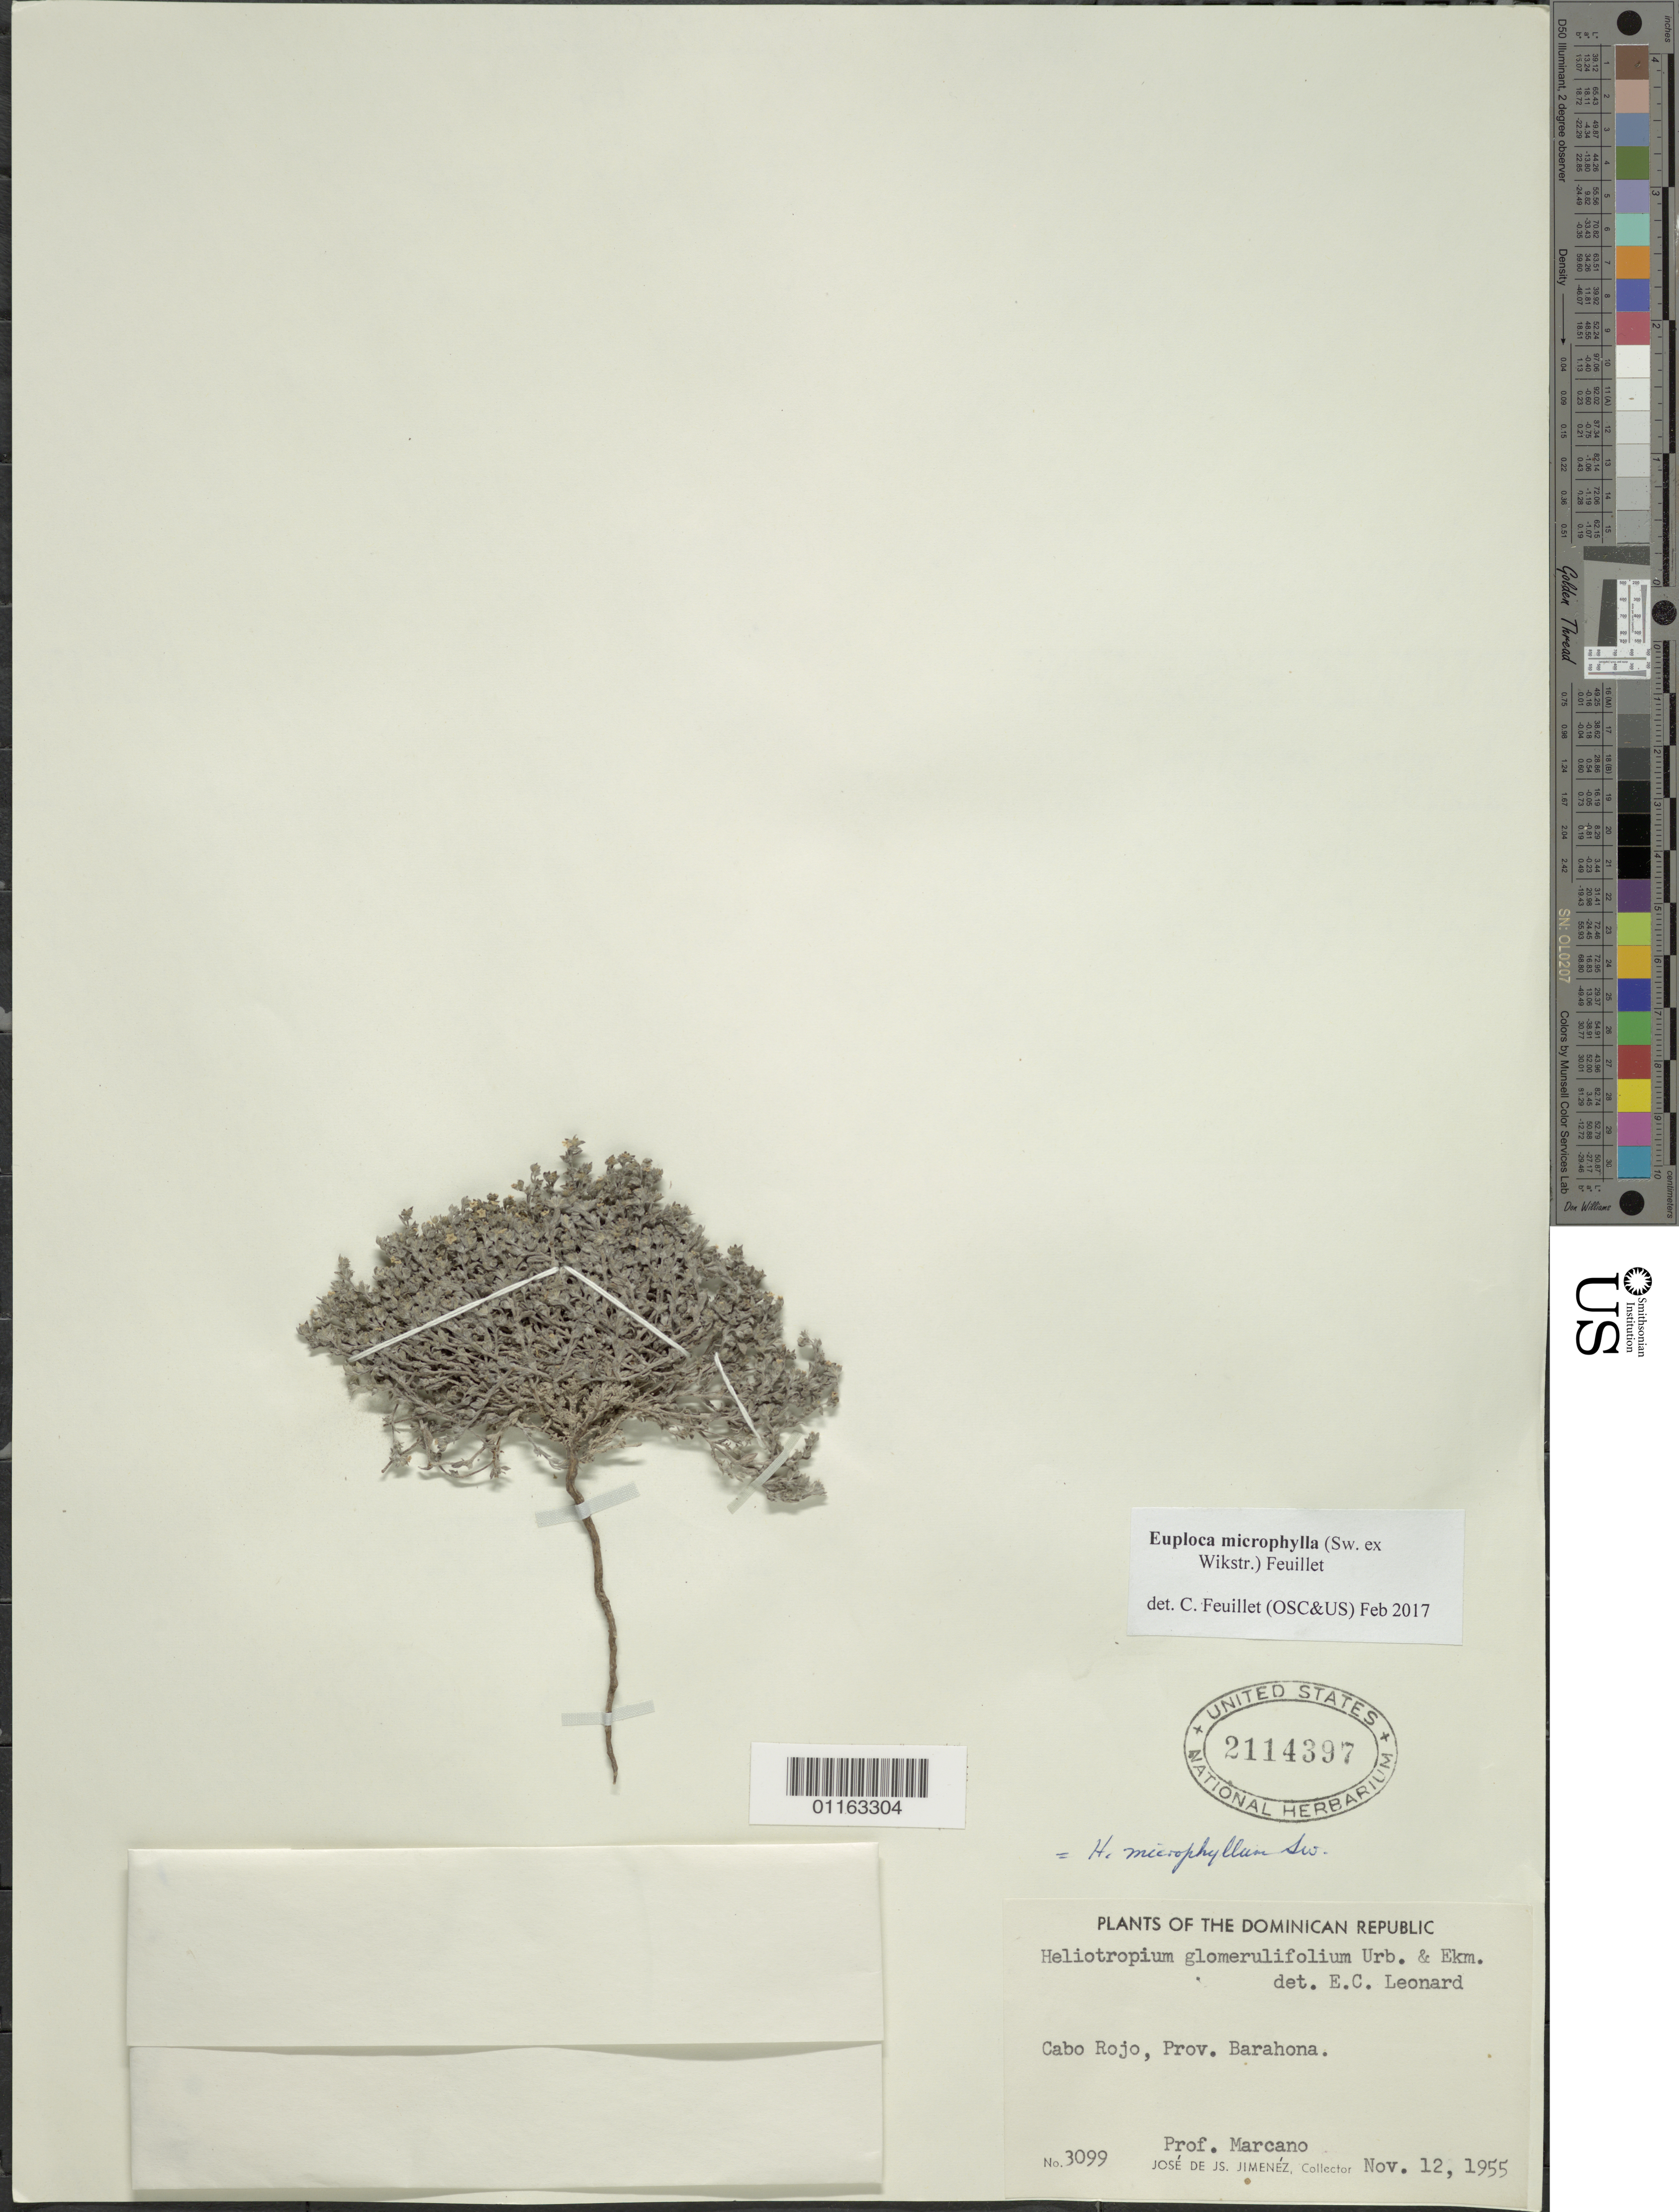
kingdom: Plantae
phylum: Tracheophyta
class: Magnoliopsida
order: Boraginales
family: Heliotropiaceae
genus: Euploca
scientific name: Euploca microphylla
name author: (Sw. & Wikstr.) Feuillet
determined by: Feuillet, C.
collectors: P. Marcano & J. J. Jiménez Almonte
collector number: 3099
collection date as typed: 12 Nov 1955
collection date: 1955-11-12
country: Dominican Republic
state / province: Barahona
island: Hispaniola I.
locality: Cabo Rojo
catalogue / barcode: US 2114397